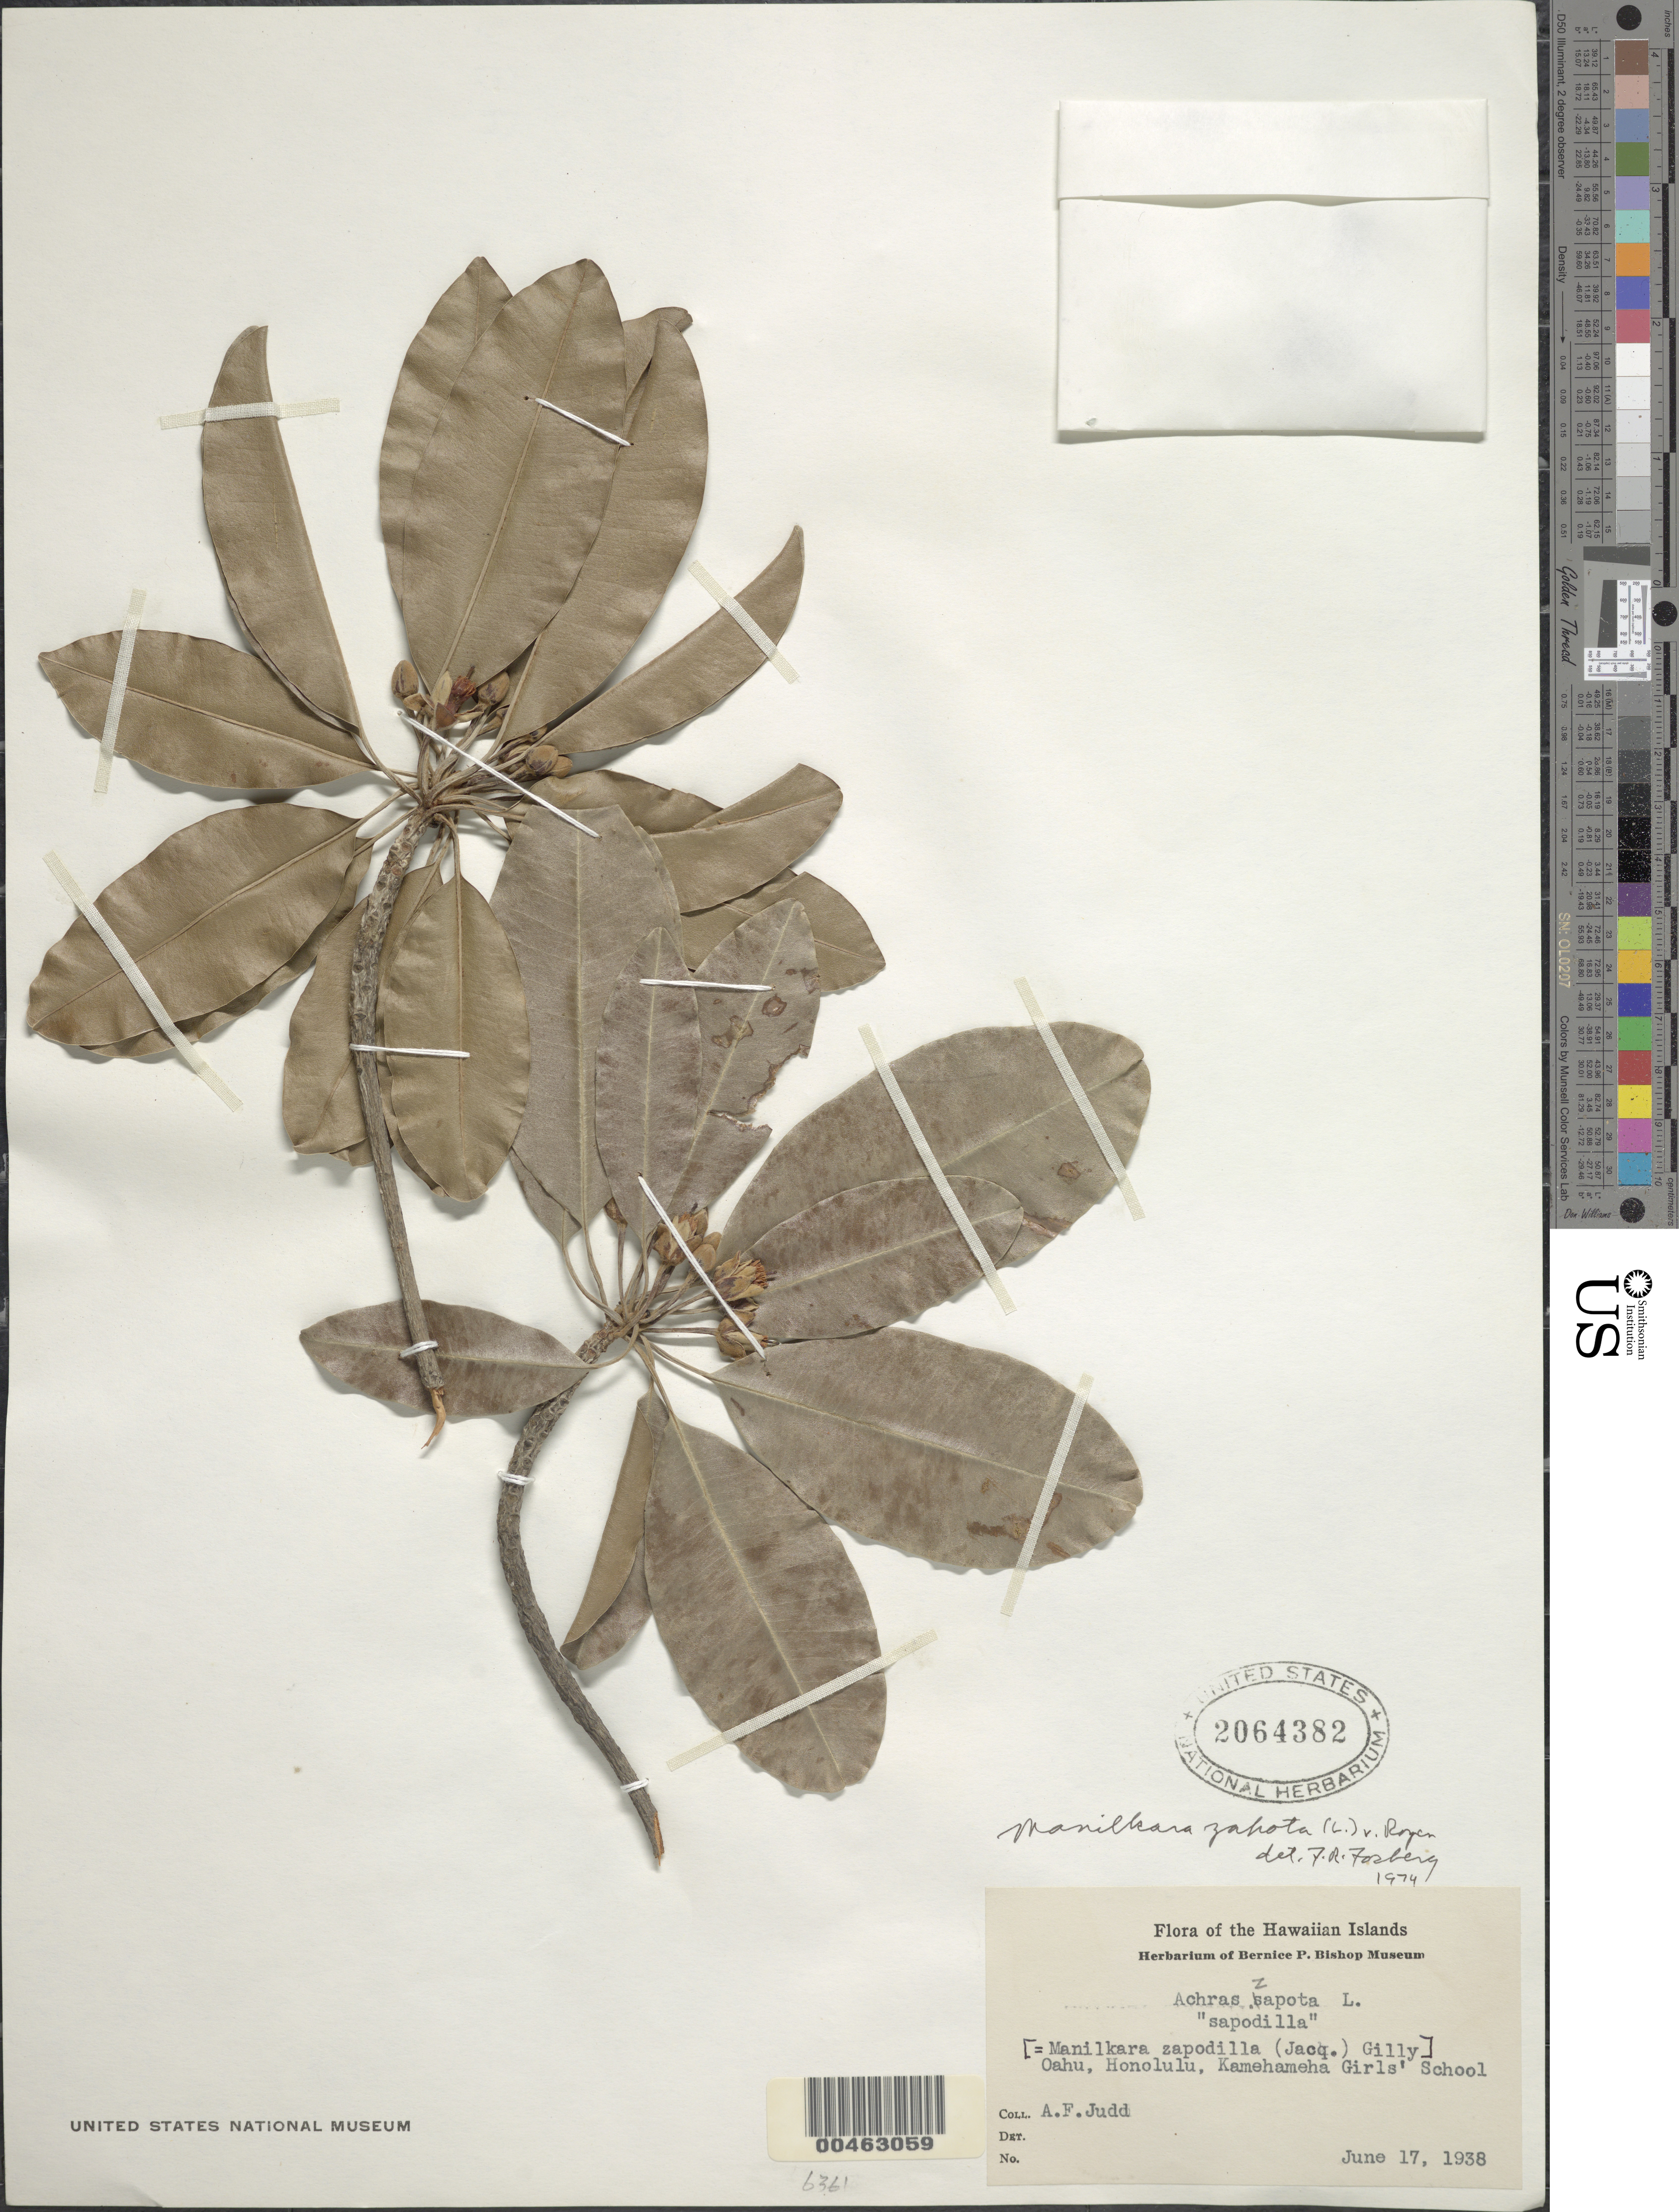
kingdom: Plantae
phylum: Tracheophyta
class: Magnoliopsida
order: Ericales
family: Sapotaceae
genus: Manilkara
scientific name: Manilkara zapota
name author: (L.) P. Royen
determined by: Fosberg, F. R.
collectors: A. Judd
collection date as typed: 17 Jun 1938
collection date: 1938-06-17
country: United States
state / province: Hawaii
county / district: Honolulu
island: Oahu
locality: Honolulu, Kamehameha Girls' School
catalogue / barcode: US 2064382